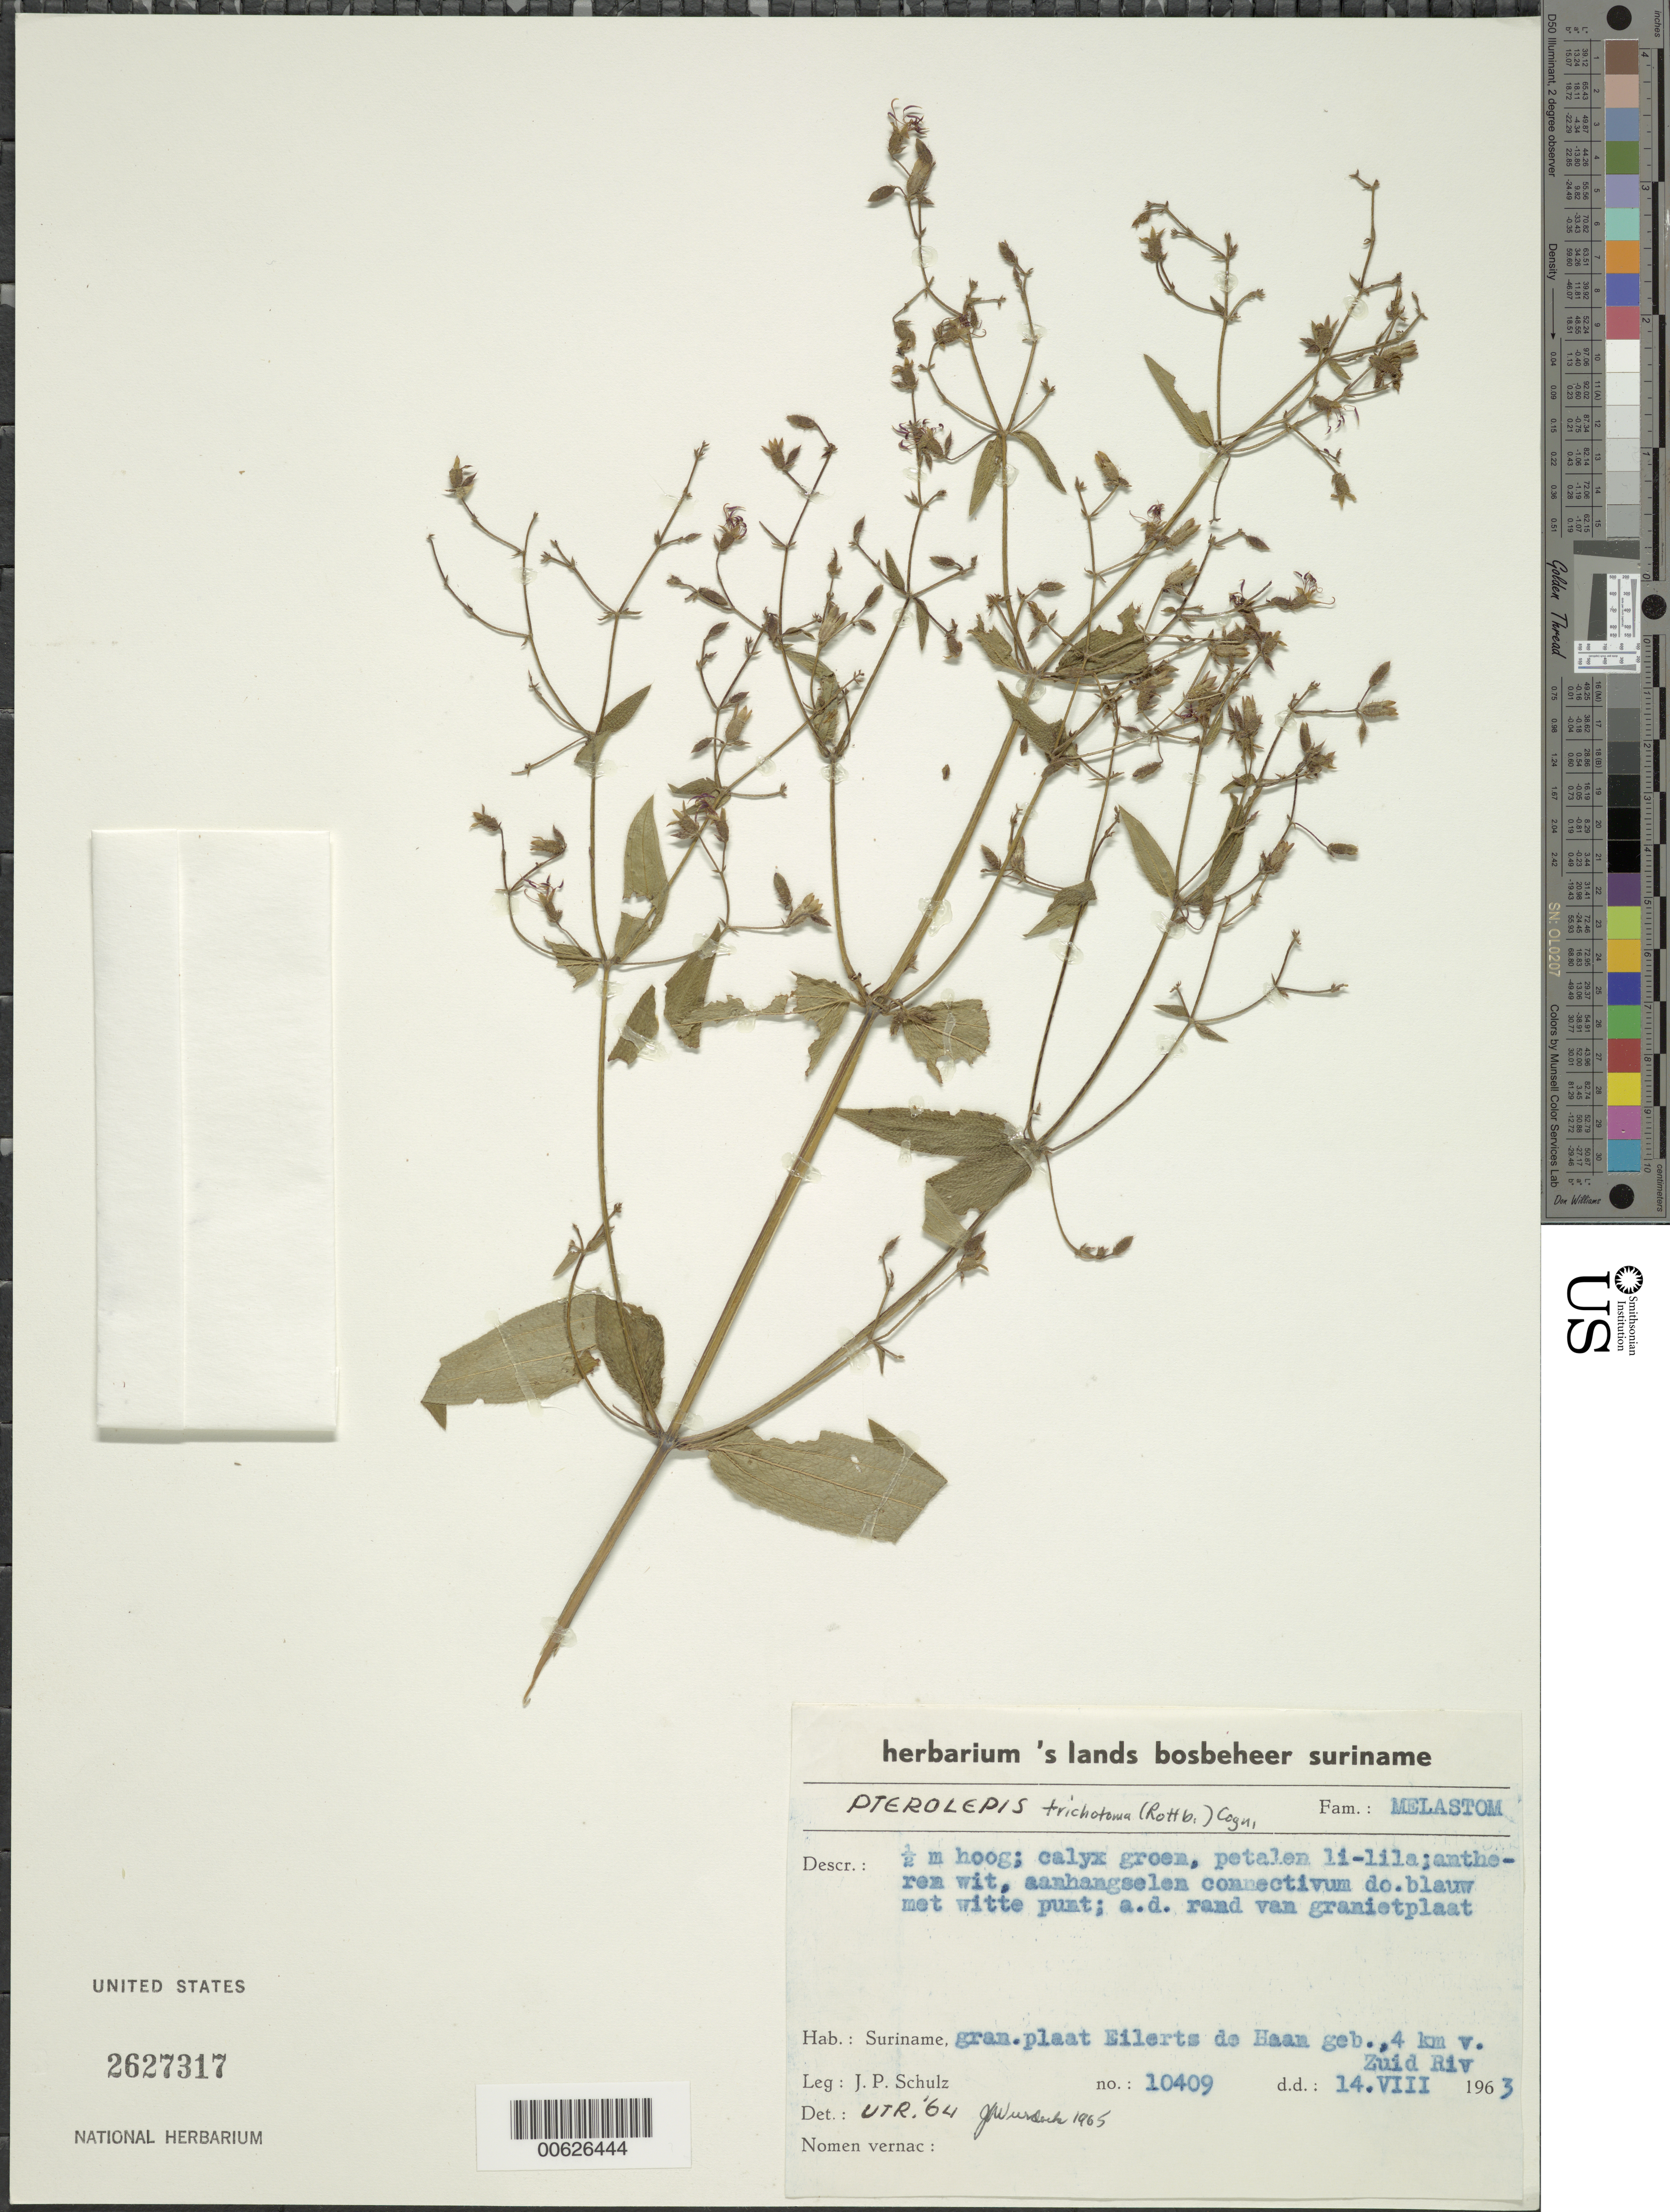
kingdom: Plantae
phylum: Tracheophyta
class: Magnoliopsida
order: Myrtales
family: Melastomataceae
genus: Pterolepis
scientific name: Pterolepis trichotoma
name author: (Rottb.) Cogn.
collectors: J. P. Schulz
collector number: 10409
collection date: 1963-08-14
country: Suriname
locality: Gran. plaar Eilerts de Haan geb., 4 km v. Zuid Riv.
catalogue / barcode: US 2627317